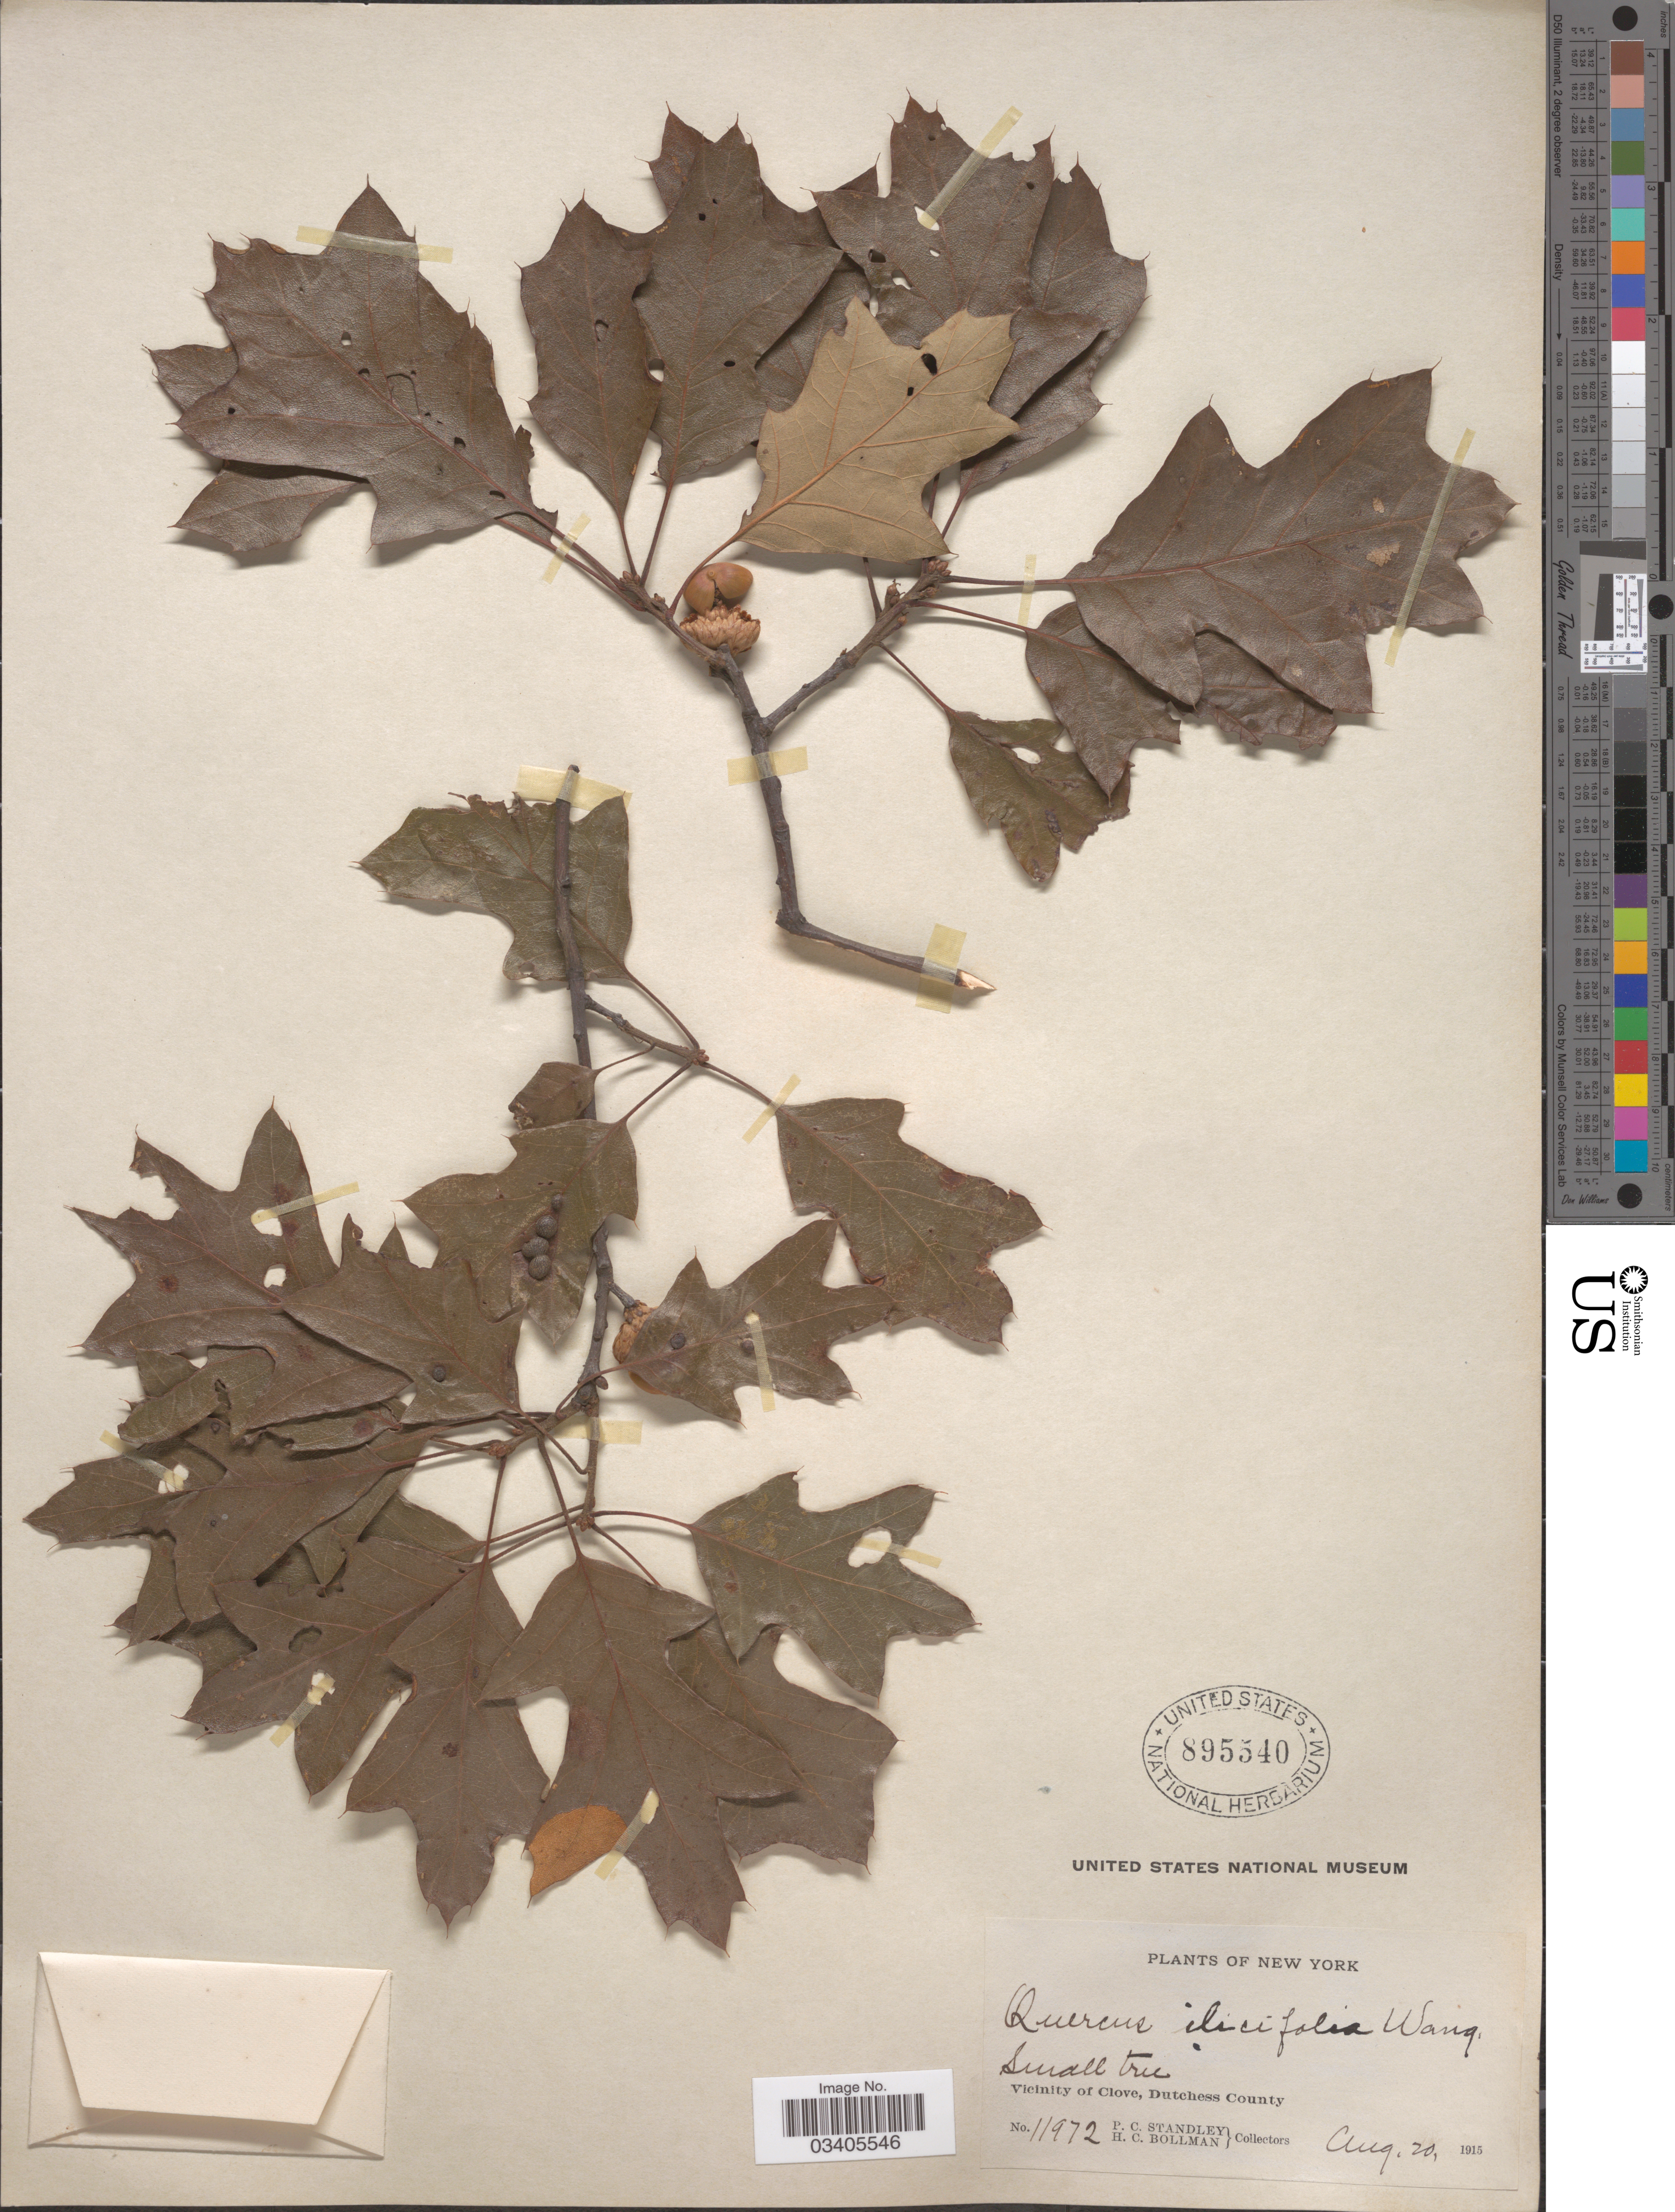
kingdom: Plantae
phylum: Tracheophyta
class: Magnoliopsida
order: Fagales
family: Fagaceae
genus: Quercus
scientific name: Quercus ilicifolia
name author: Wangenh.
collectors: P. C. Standley & H. C. Bollman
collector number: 11972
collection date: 1915-08-20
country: United States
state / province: New York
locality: Vicinity of Clove, Dutchess County.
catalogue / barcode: US 895540